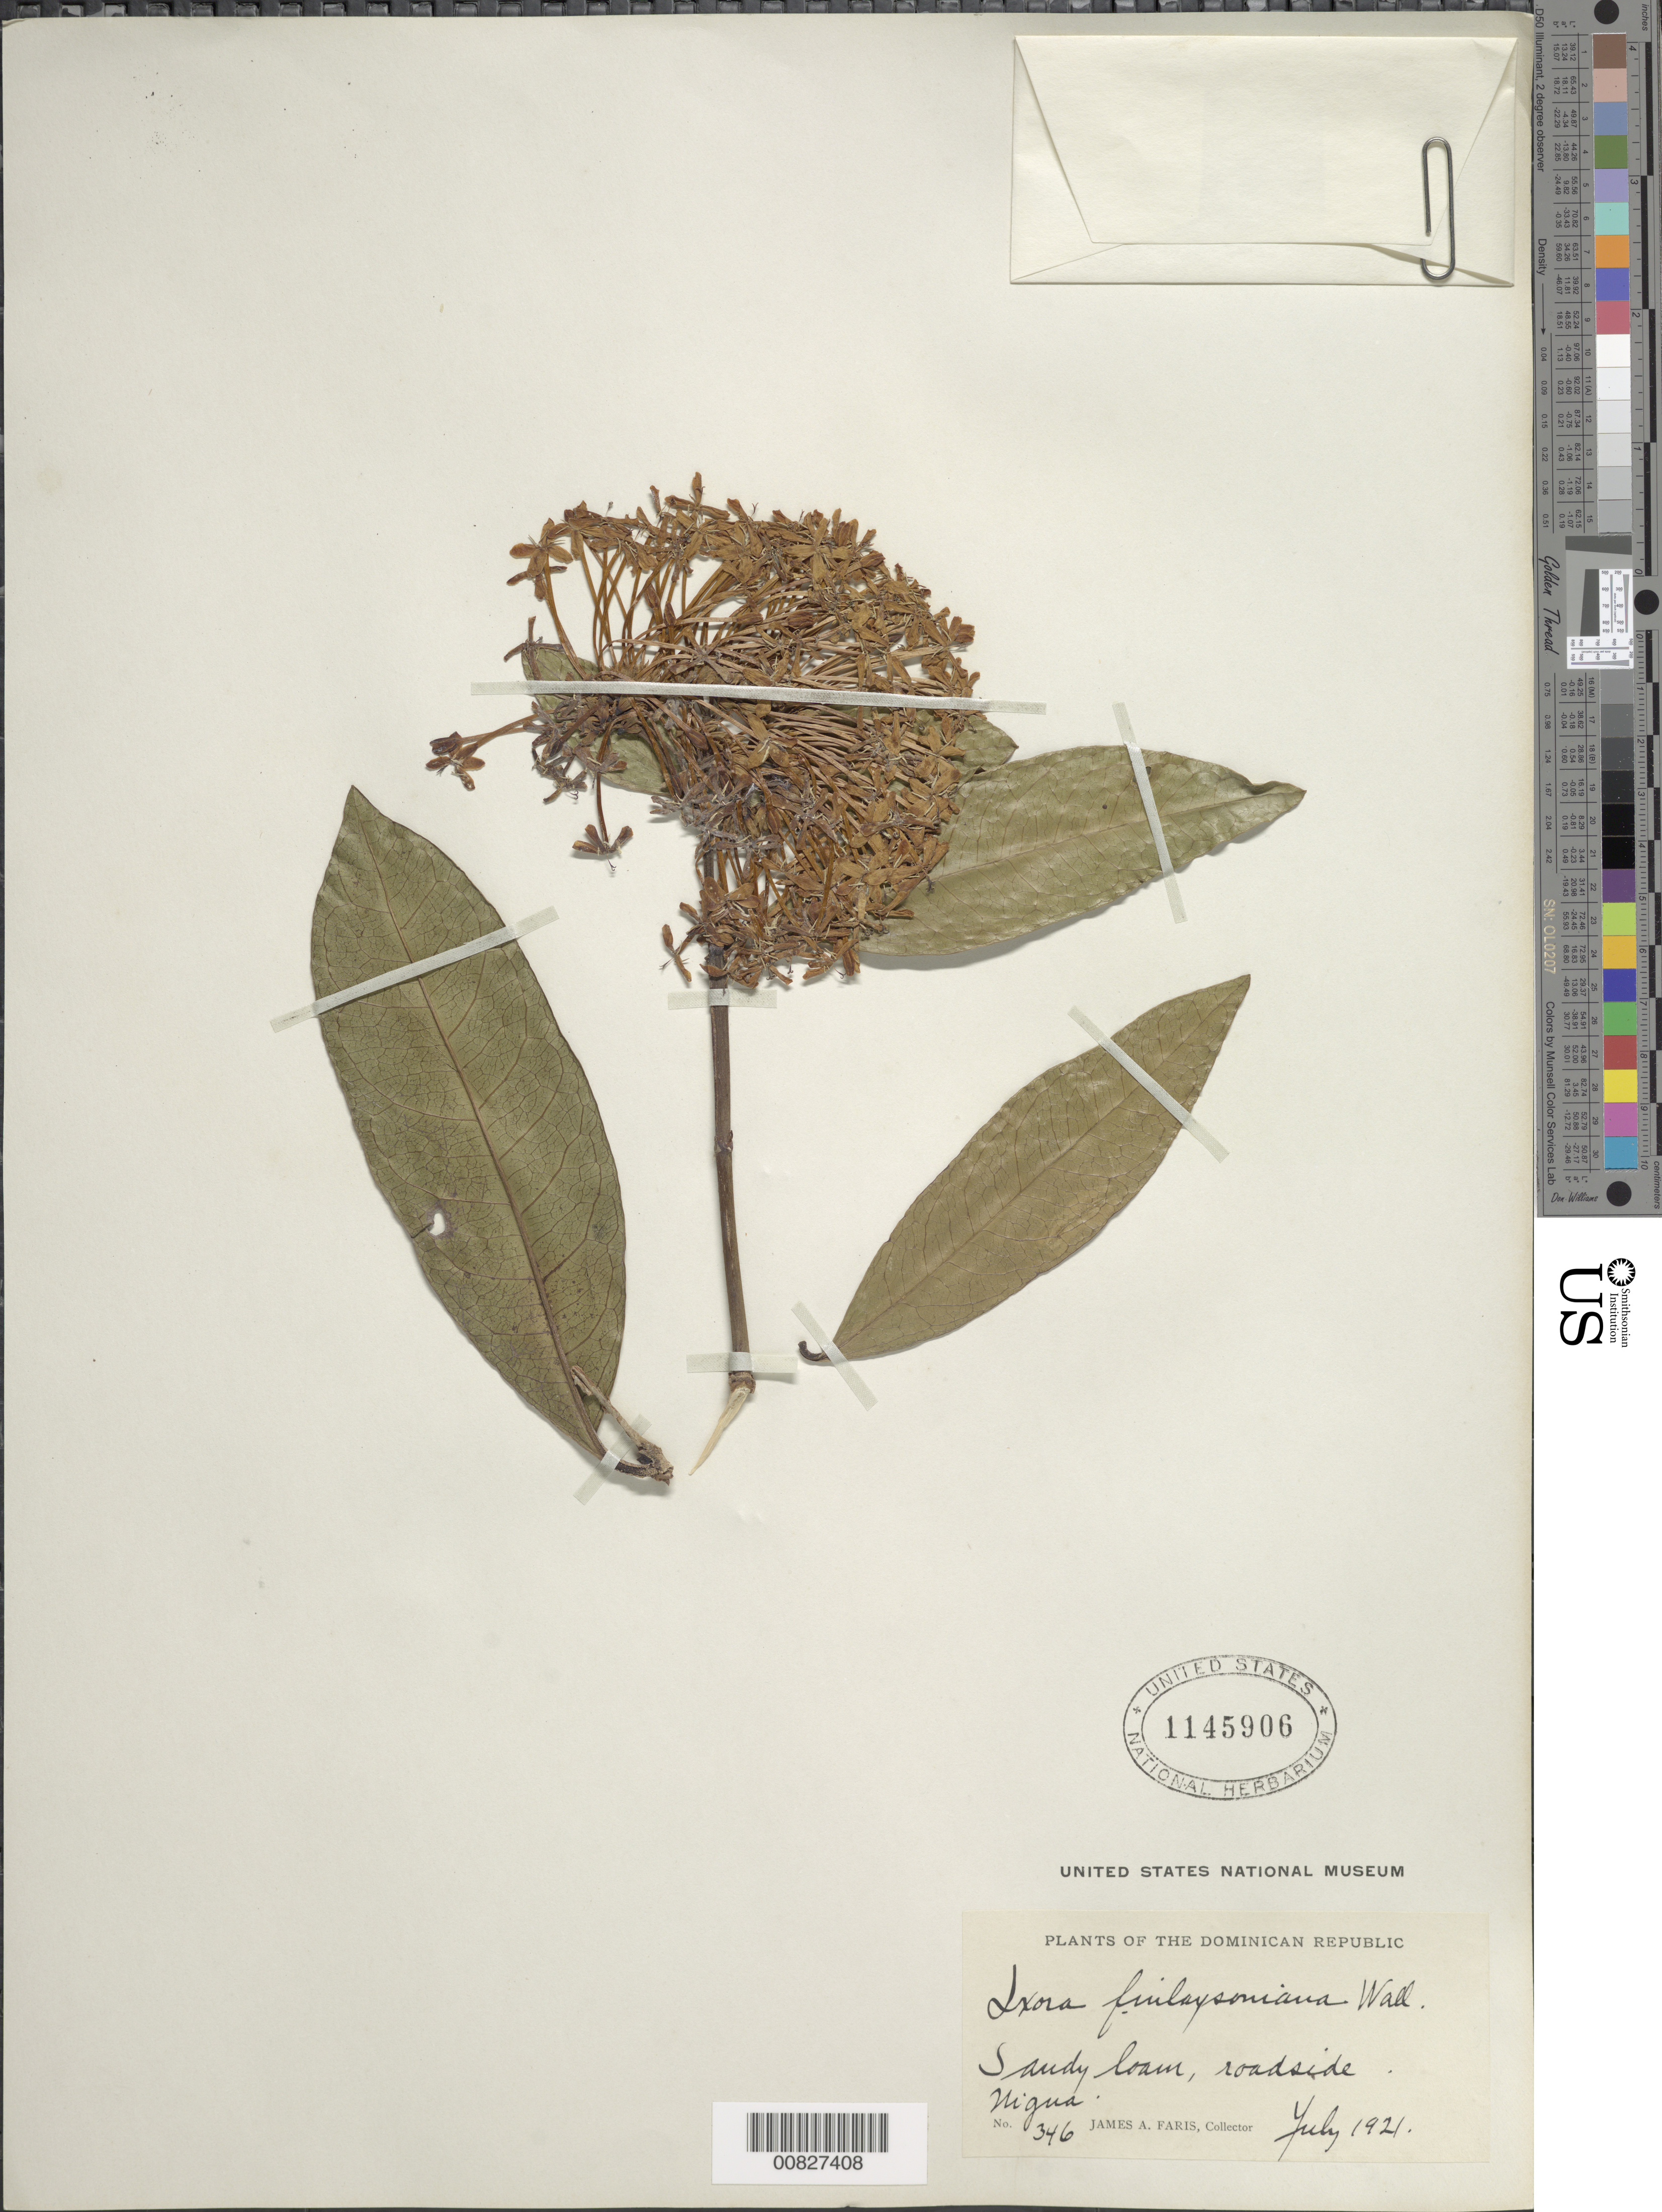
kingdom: Plantae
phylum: Tracheophyta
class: Magnoliopsida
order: Gentianales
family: Rubiaceae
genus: Ixora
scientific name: Ixora finlaysoniana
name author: Wall. ex G. Don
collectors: J. Faris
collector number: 346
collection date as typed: Jul 1921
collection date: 1921-07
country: Dominican Republic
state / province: San Cristóbal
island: Hispaniola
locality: Migua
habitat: Sandy loam along roadside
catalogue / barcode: US 1145906